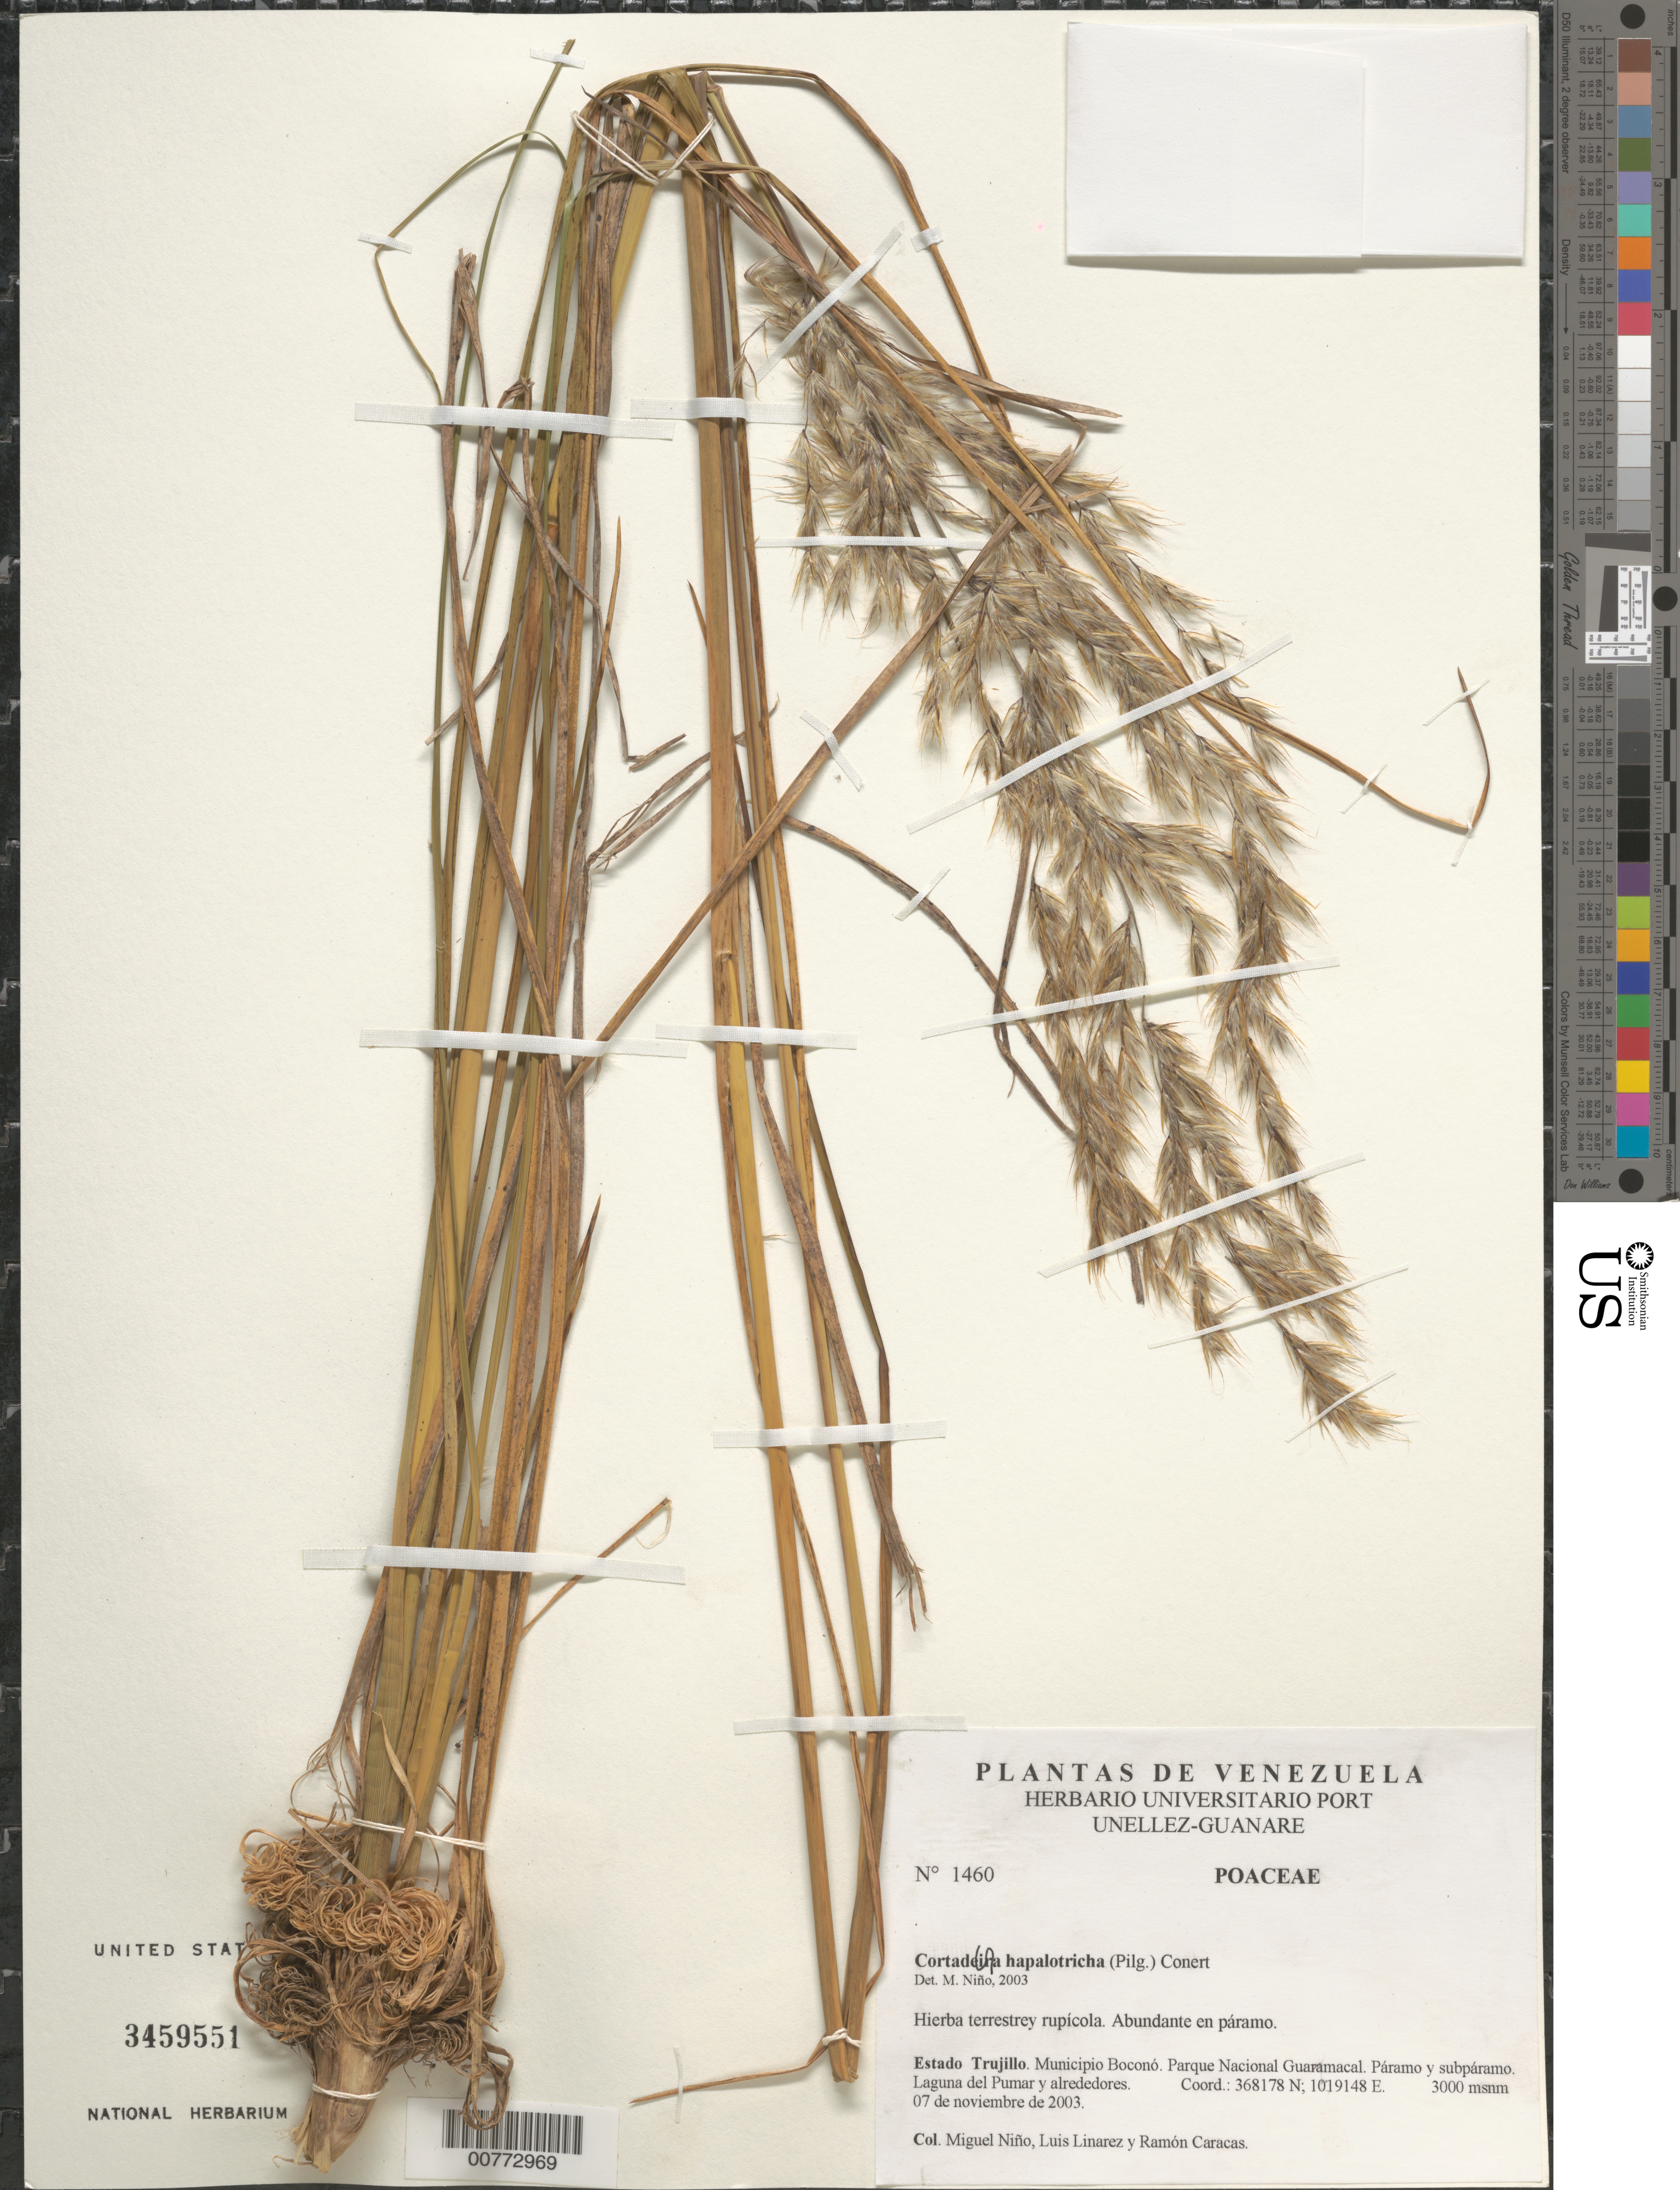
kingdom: Plantae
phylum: Tracheophyta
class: Liliopsida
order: Poales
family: Poaceae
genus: Cortaderia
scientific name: Cortaderia hapalotricha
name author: (Pilg.) Conert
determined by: Niño, S. M., (PORT), BioCentro-UNELLEZ (VENEZUELA)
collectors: S. M. Niño, L. Linárez & R. Caracas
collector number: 1460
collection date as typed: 07 Nov 2003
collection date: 2003-11-07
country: Venezuela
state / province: Trujillo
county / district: Boconó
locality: Parque Nacional Guaramacal. Laguna del Pumar y alrededores.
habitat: Páramo y subpáramo.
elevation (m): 3000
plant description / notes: PORT, US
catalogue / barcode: US 3459551